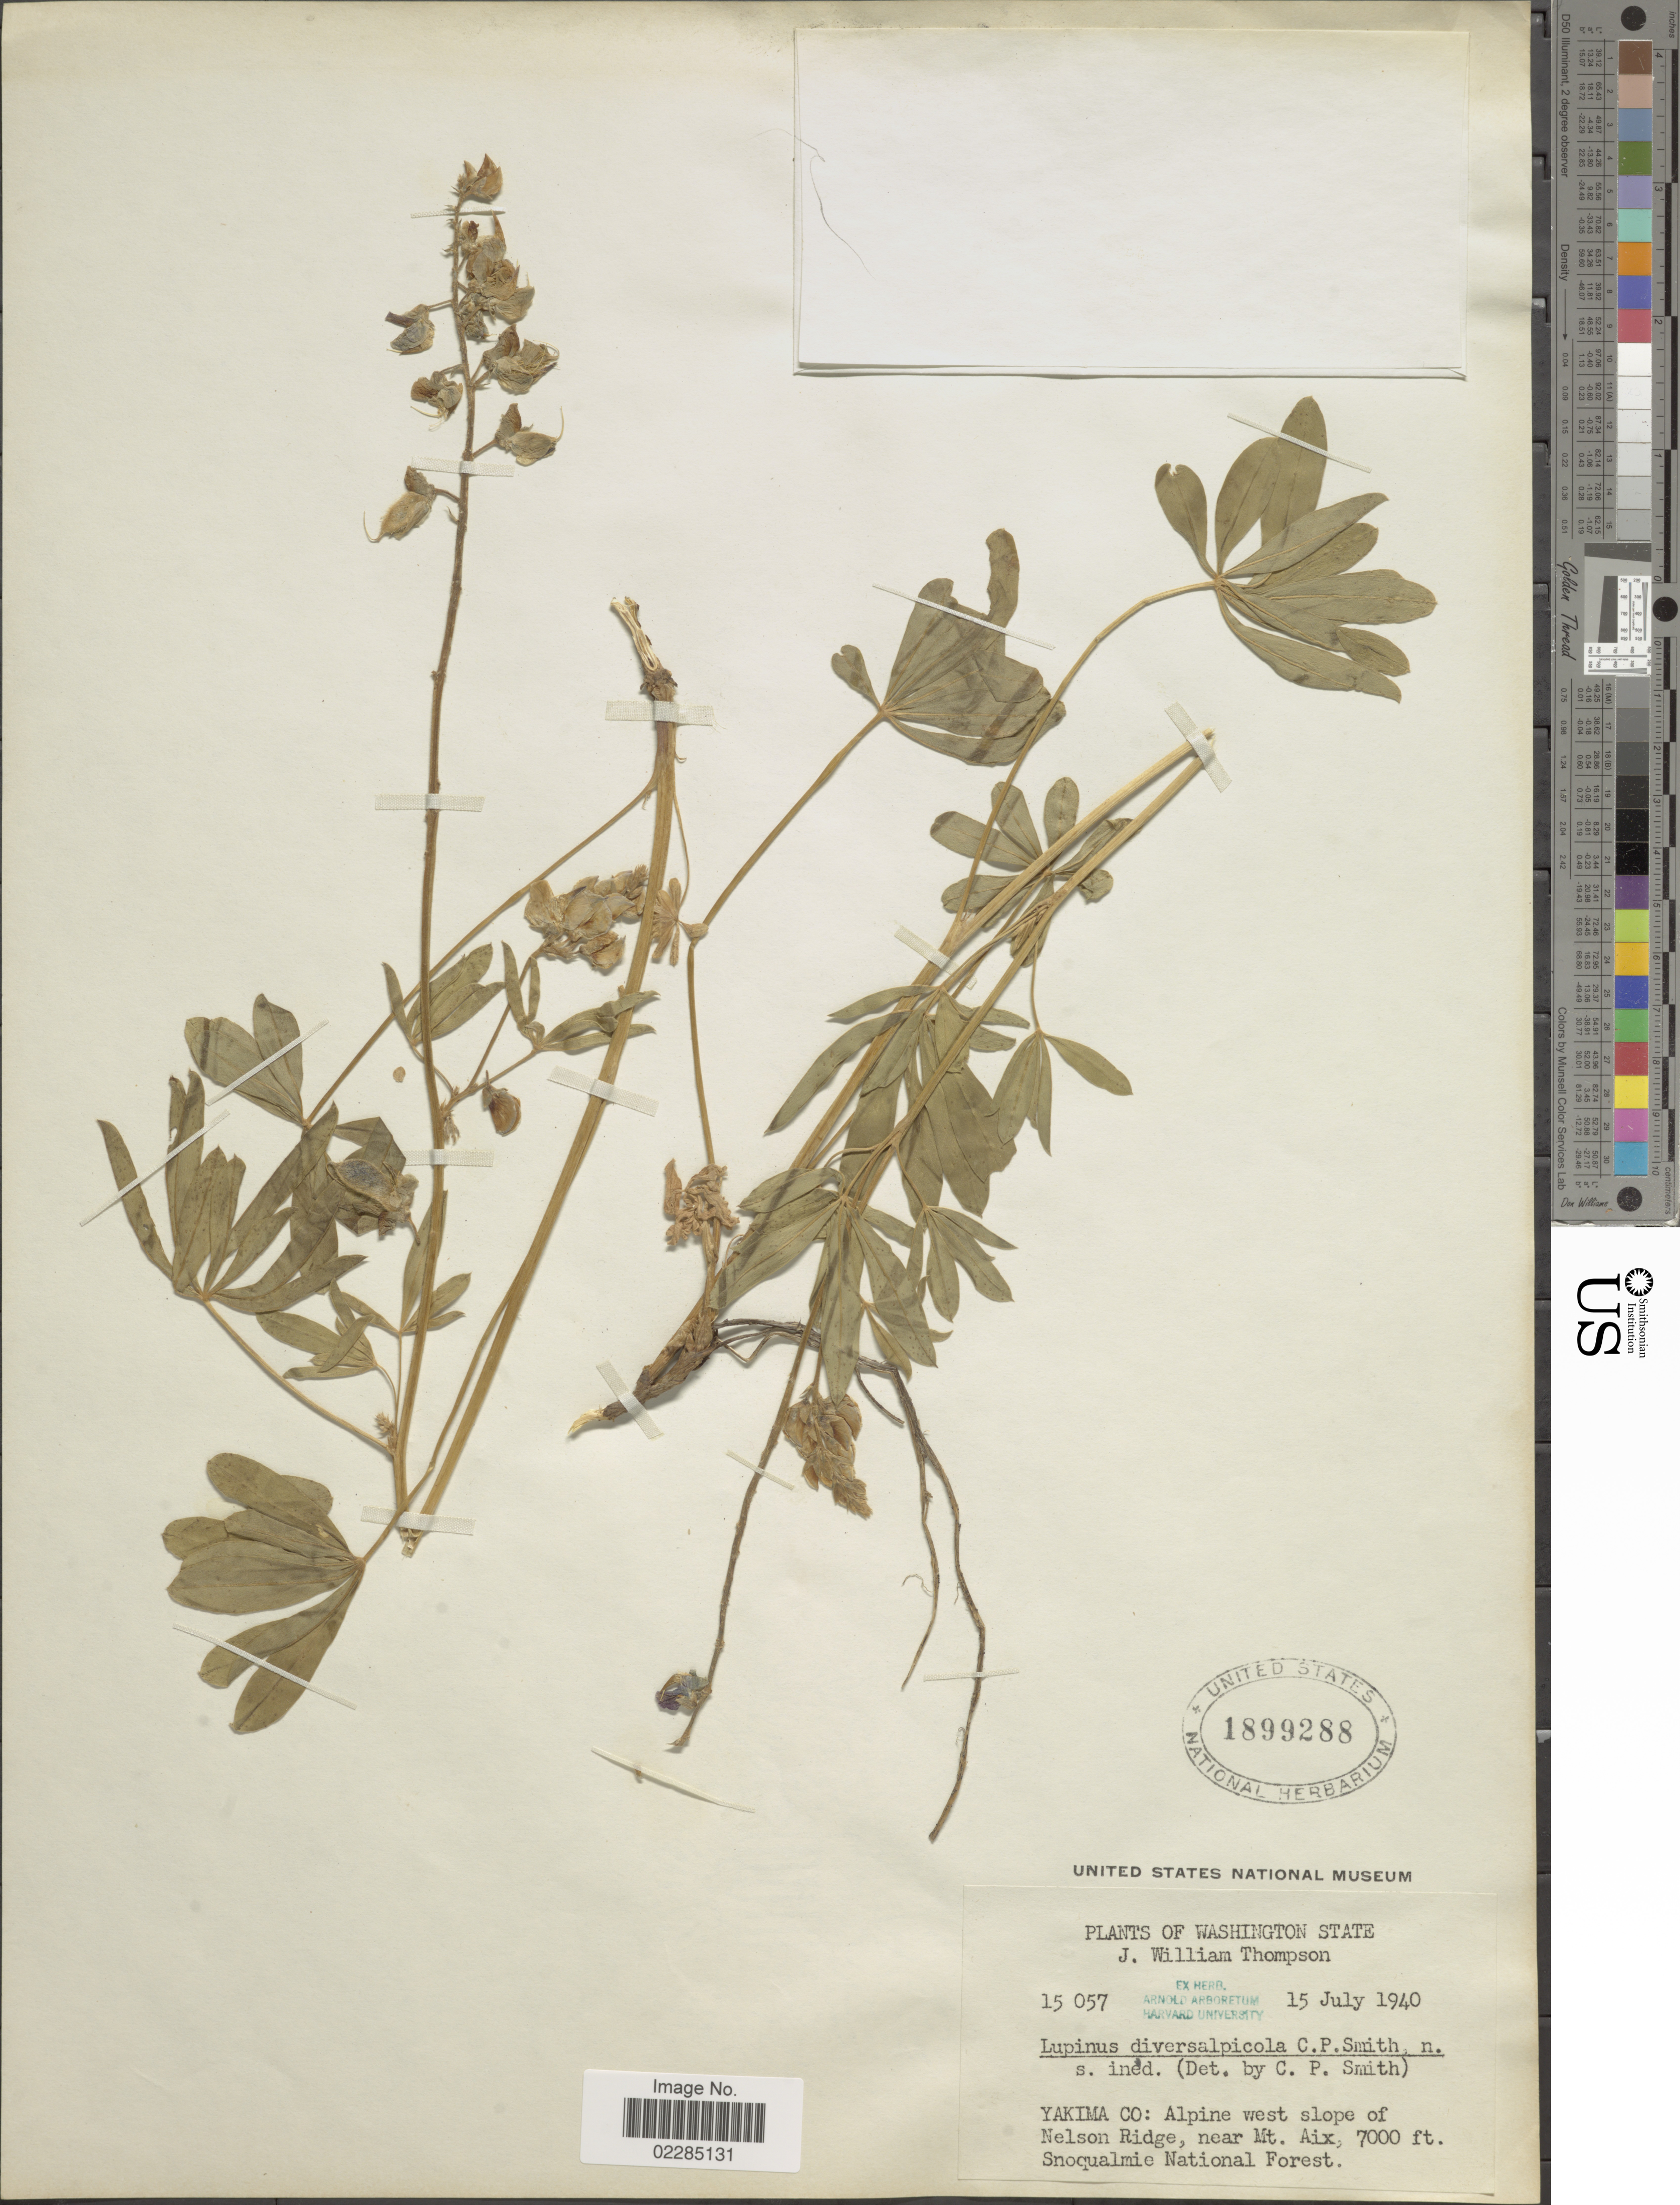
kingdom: Plantae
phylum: Tracheophyta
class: Magnoliopsida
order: Fabales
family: Fabaceae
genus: Lupinus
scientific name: Lupinus diversalpicola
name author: C.P. Sm.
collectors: J. W. Thompson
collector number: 15057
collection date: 1940-07-15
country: United States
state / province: Washington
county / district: Yakima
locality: Yakima Co: Alpine west slope of Nelson Ridge, near Mt. Aix. Snoqualmie National Forest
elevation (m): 2134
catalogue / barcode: US 1899288